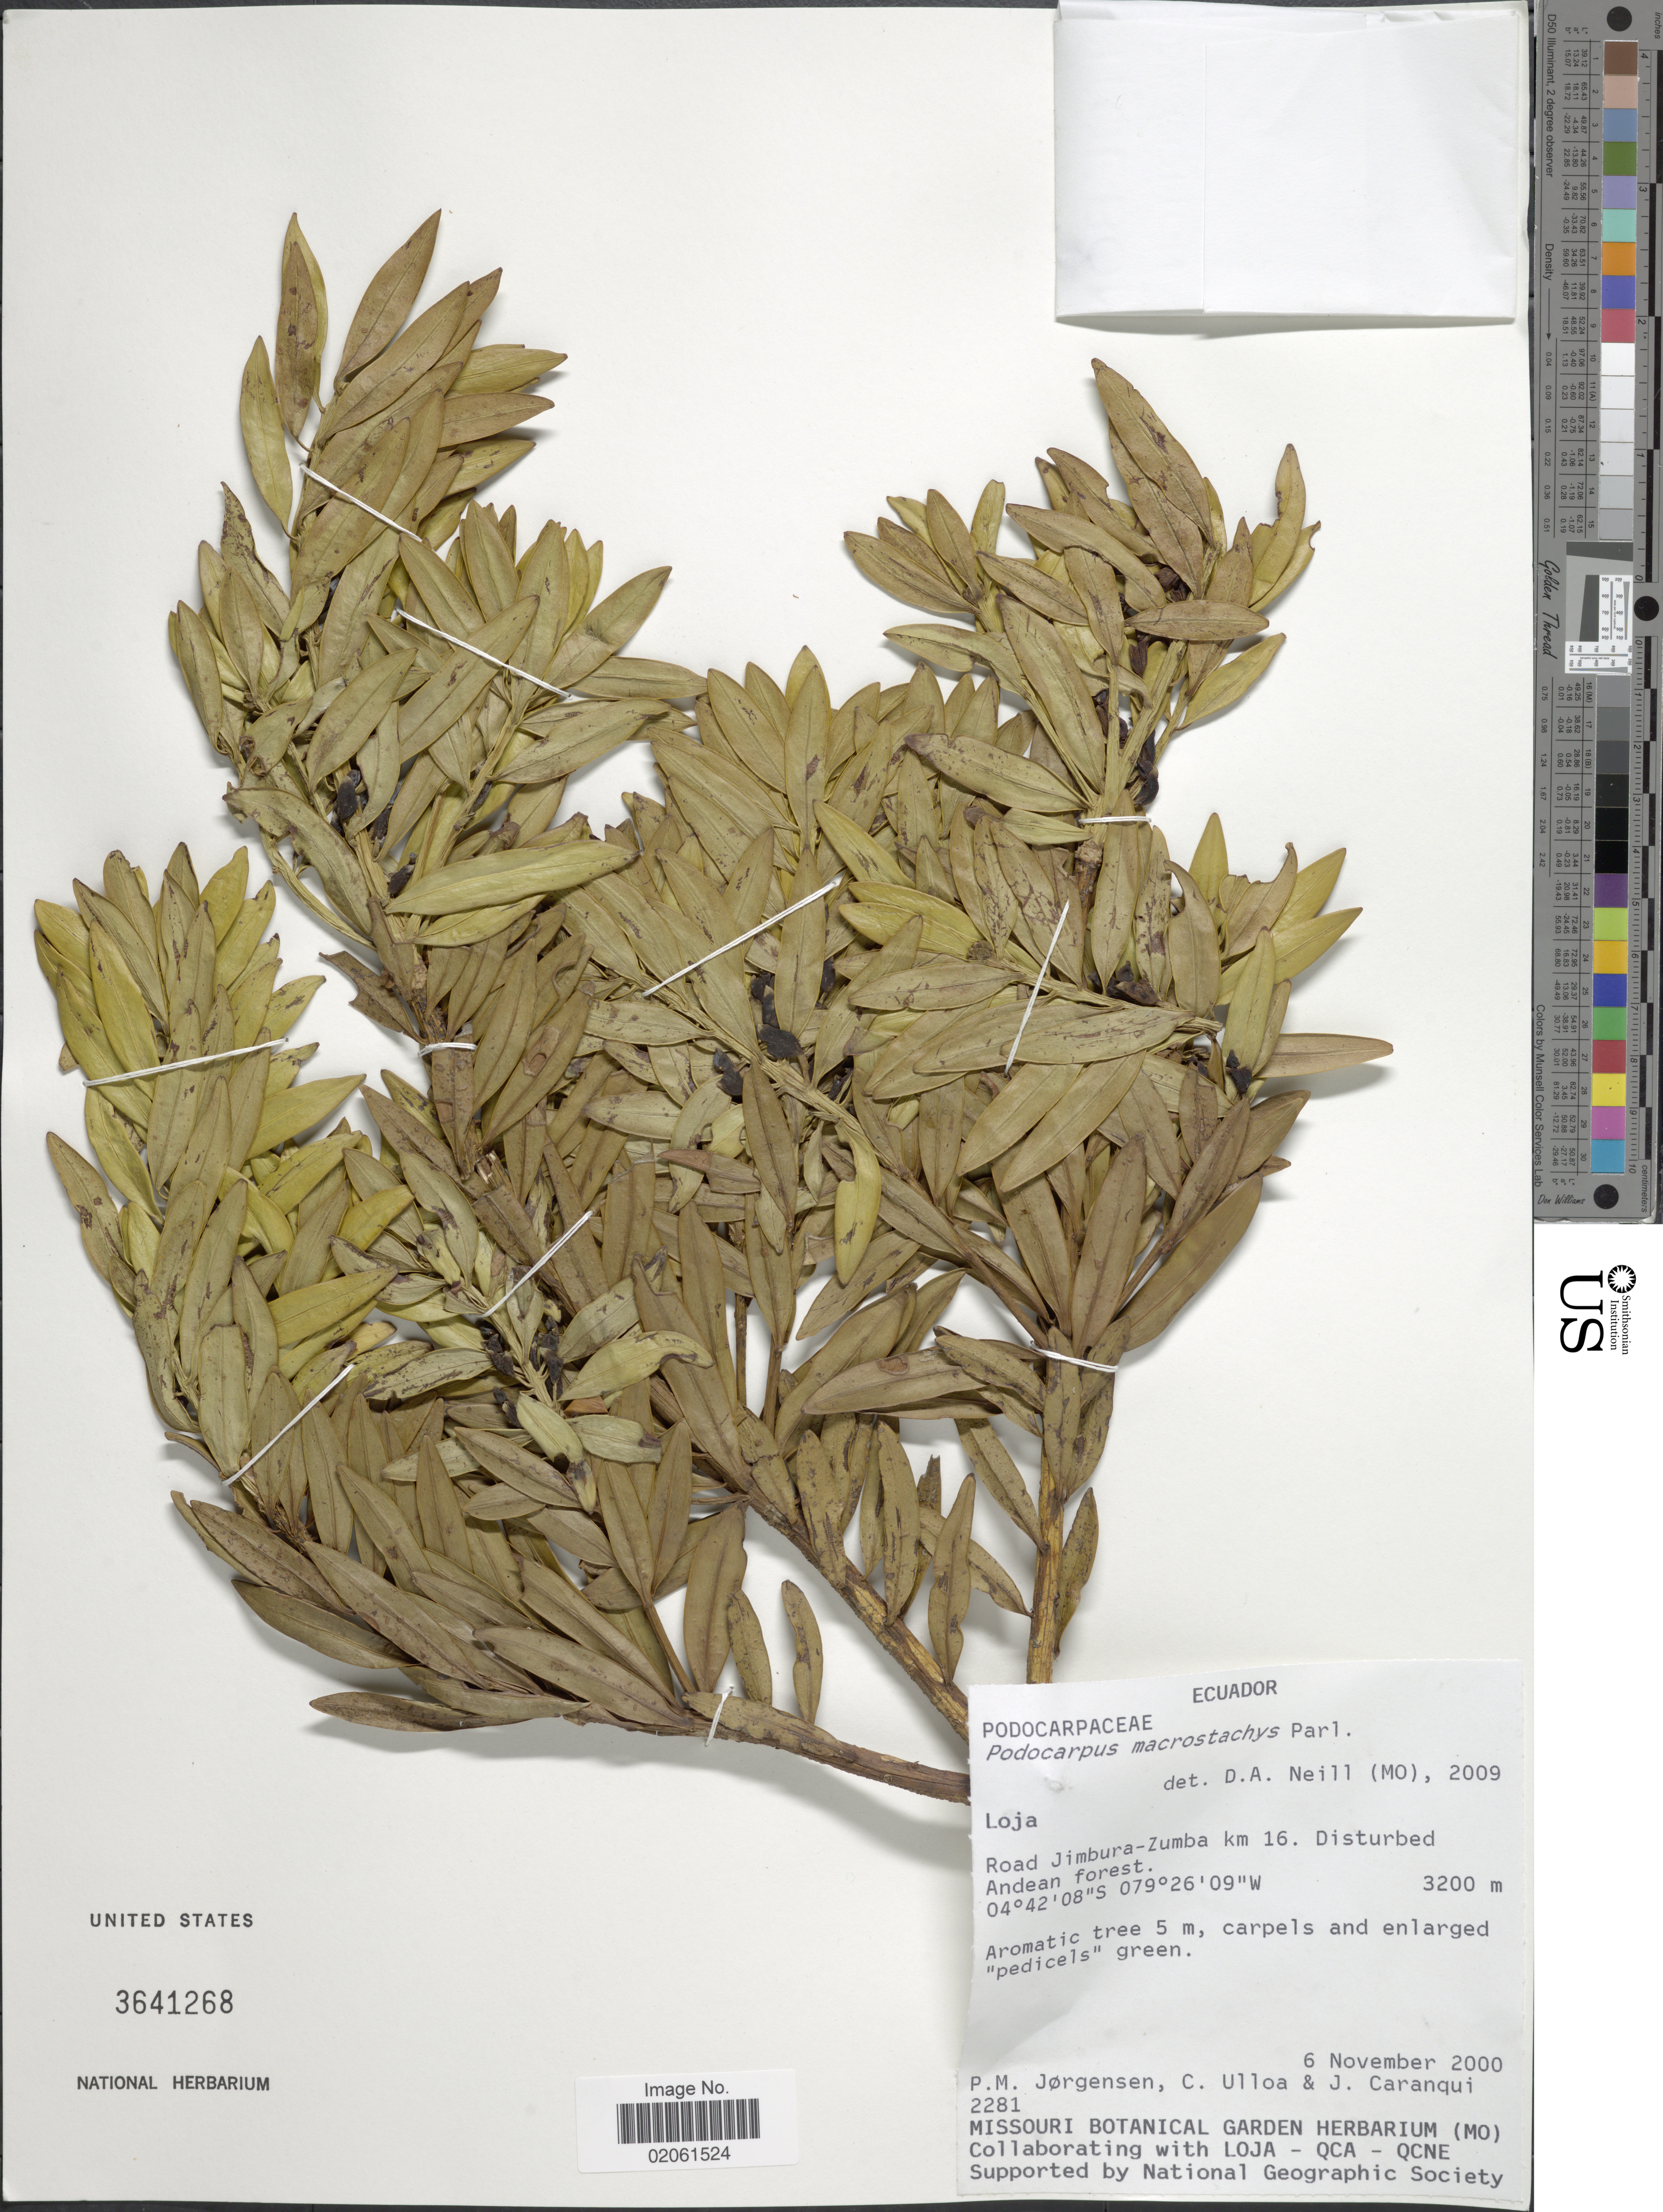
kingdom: Plantae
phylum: Tracheophyta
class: Pinopsida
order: Pinales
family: Podocarpaceae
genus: Podocarpus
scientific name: Podocarpus macrostachyus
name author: Parl.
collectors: P. M. Jørgensen, C. Ulloa & J. Caranqui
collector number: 2281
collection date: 2000-11-06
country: Ecuador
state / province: Loja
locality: Loja, Road Jimbura-Zumba km 16. Disturbed Andean forest.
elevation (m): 3200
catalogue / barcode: US 3641268